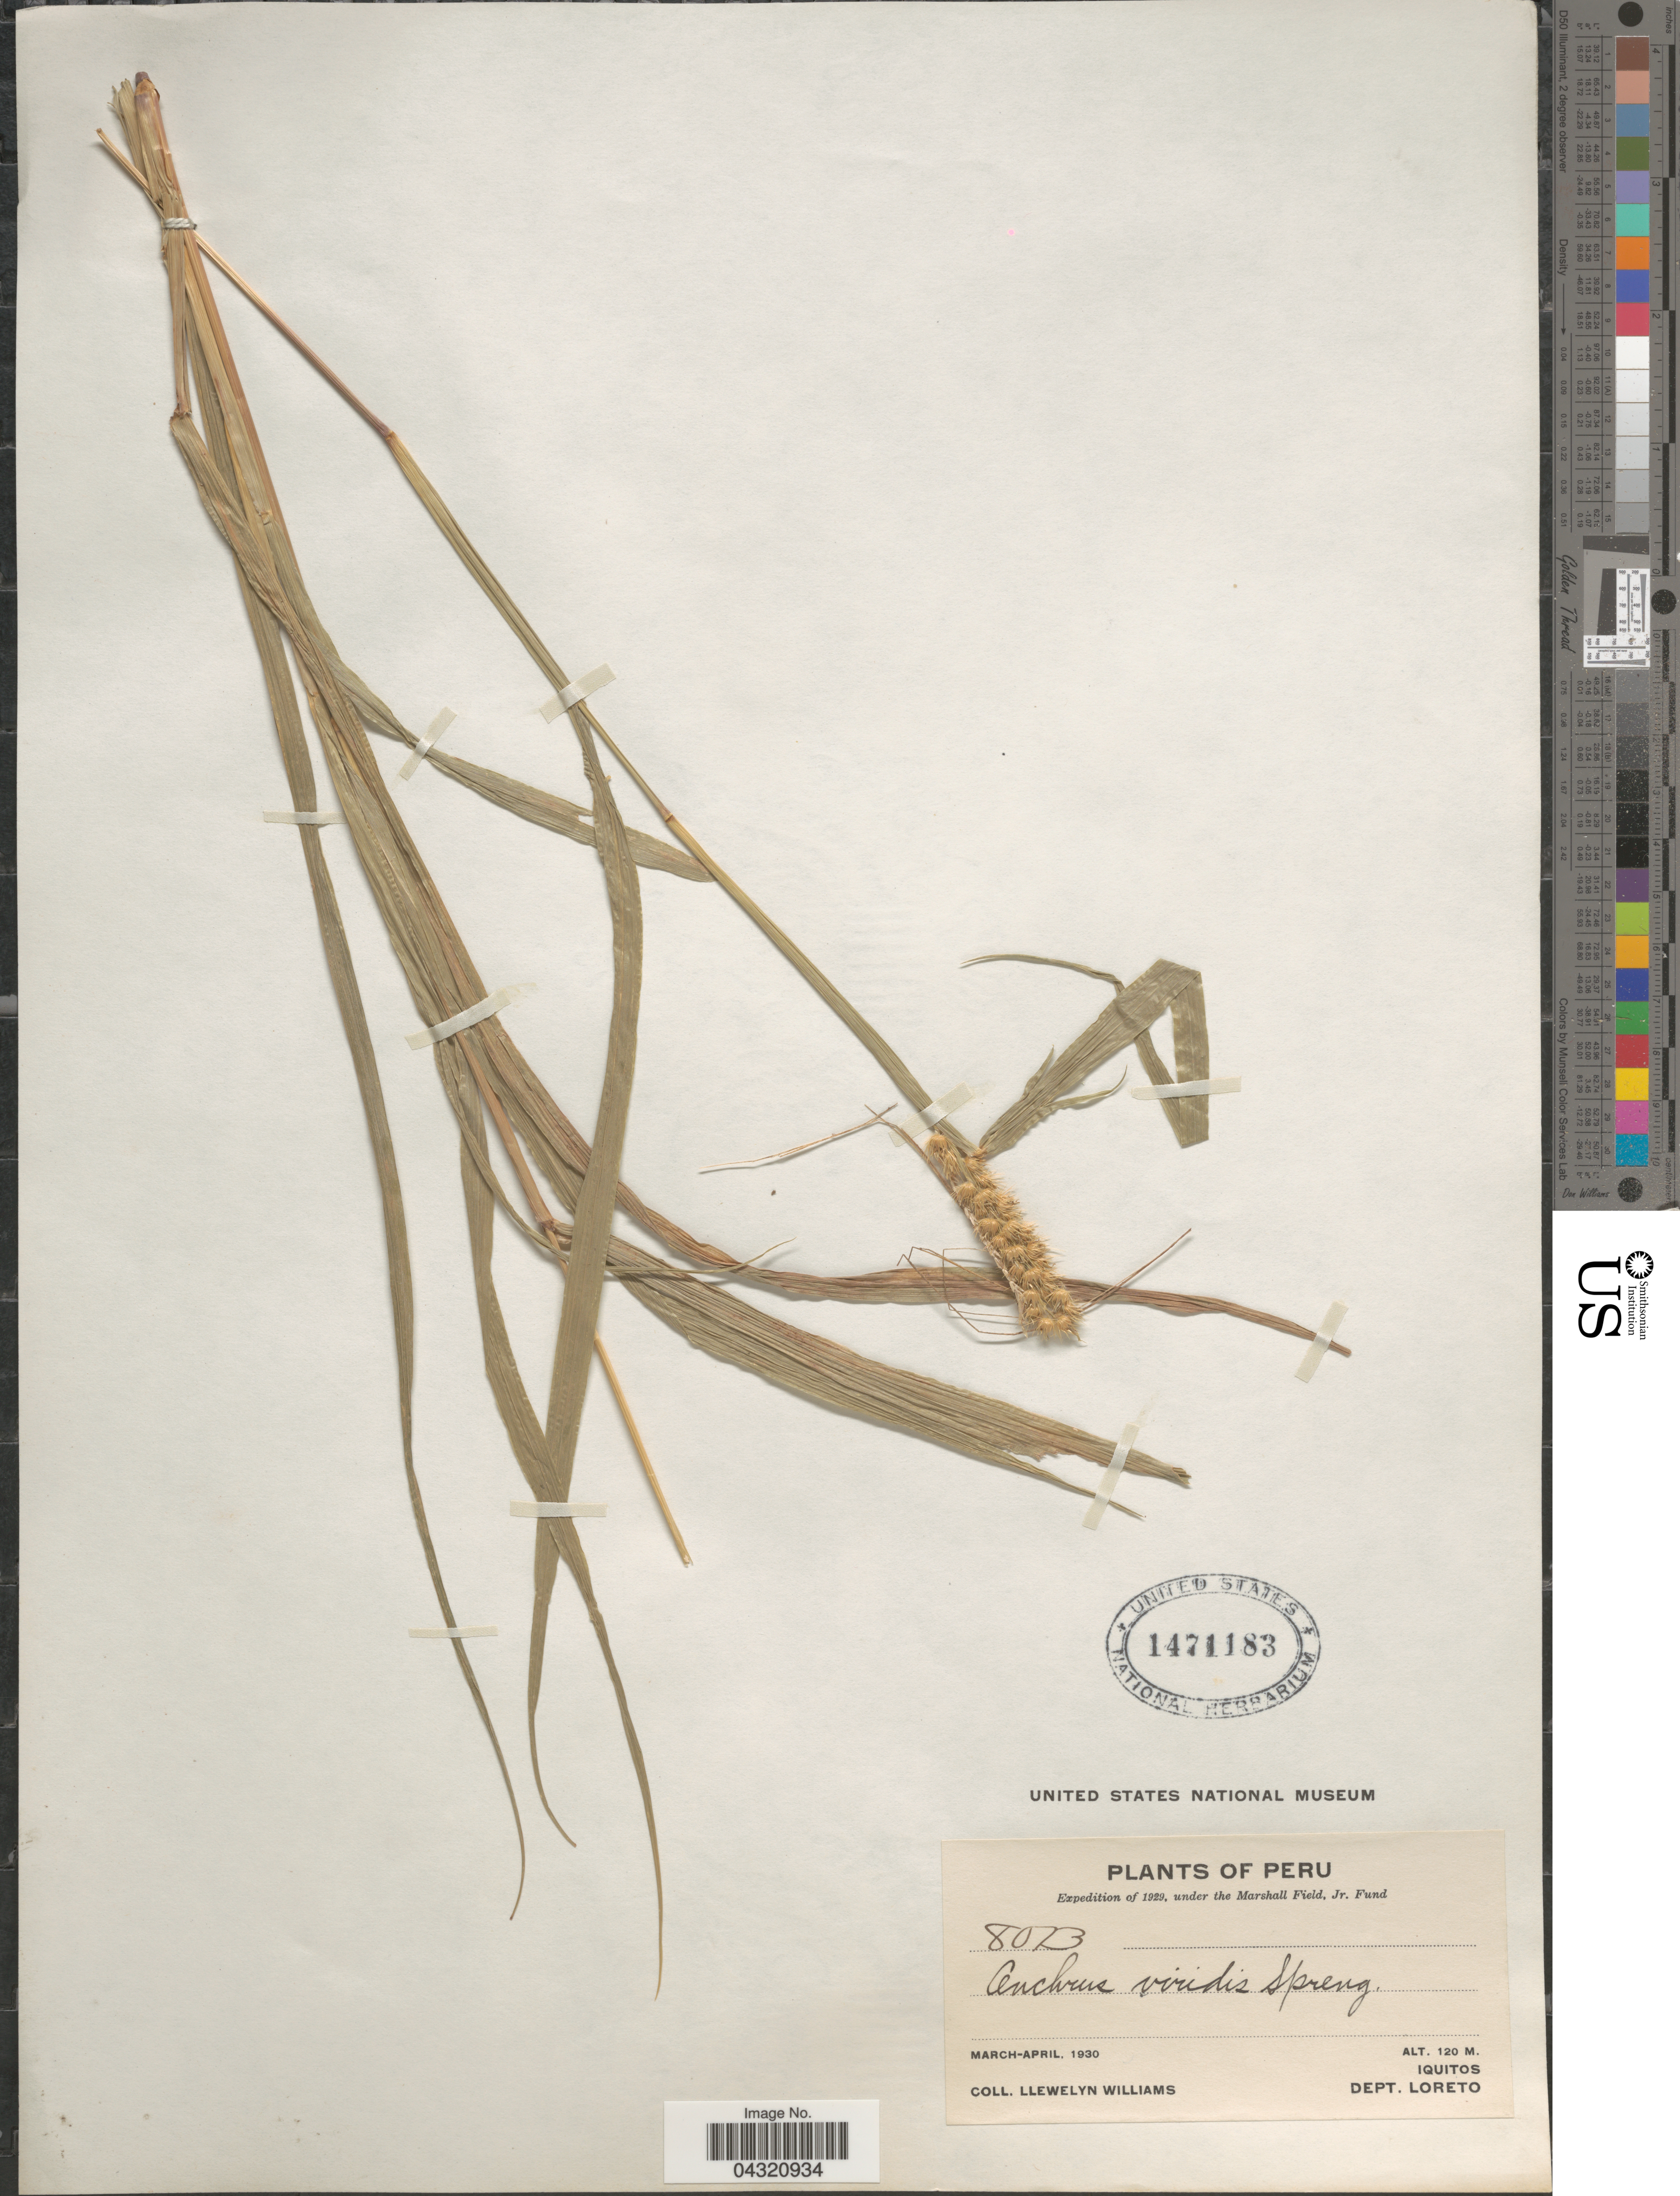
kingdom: Plantae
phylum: Tracheophyta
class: Liliopsida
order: Poales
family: Poaceae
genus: Cenchrus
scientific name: Cenchrus brownii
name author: Roem. & Schult.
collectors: Ll. Williams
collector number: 8073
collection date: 1930-03/1930-04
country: Peru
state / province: Loreto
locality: Expedition of 1929. Iquitos. Dept. Loreto.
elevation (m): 120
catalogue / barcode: US 1471183